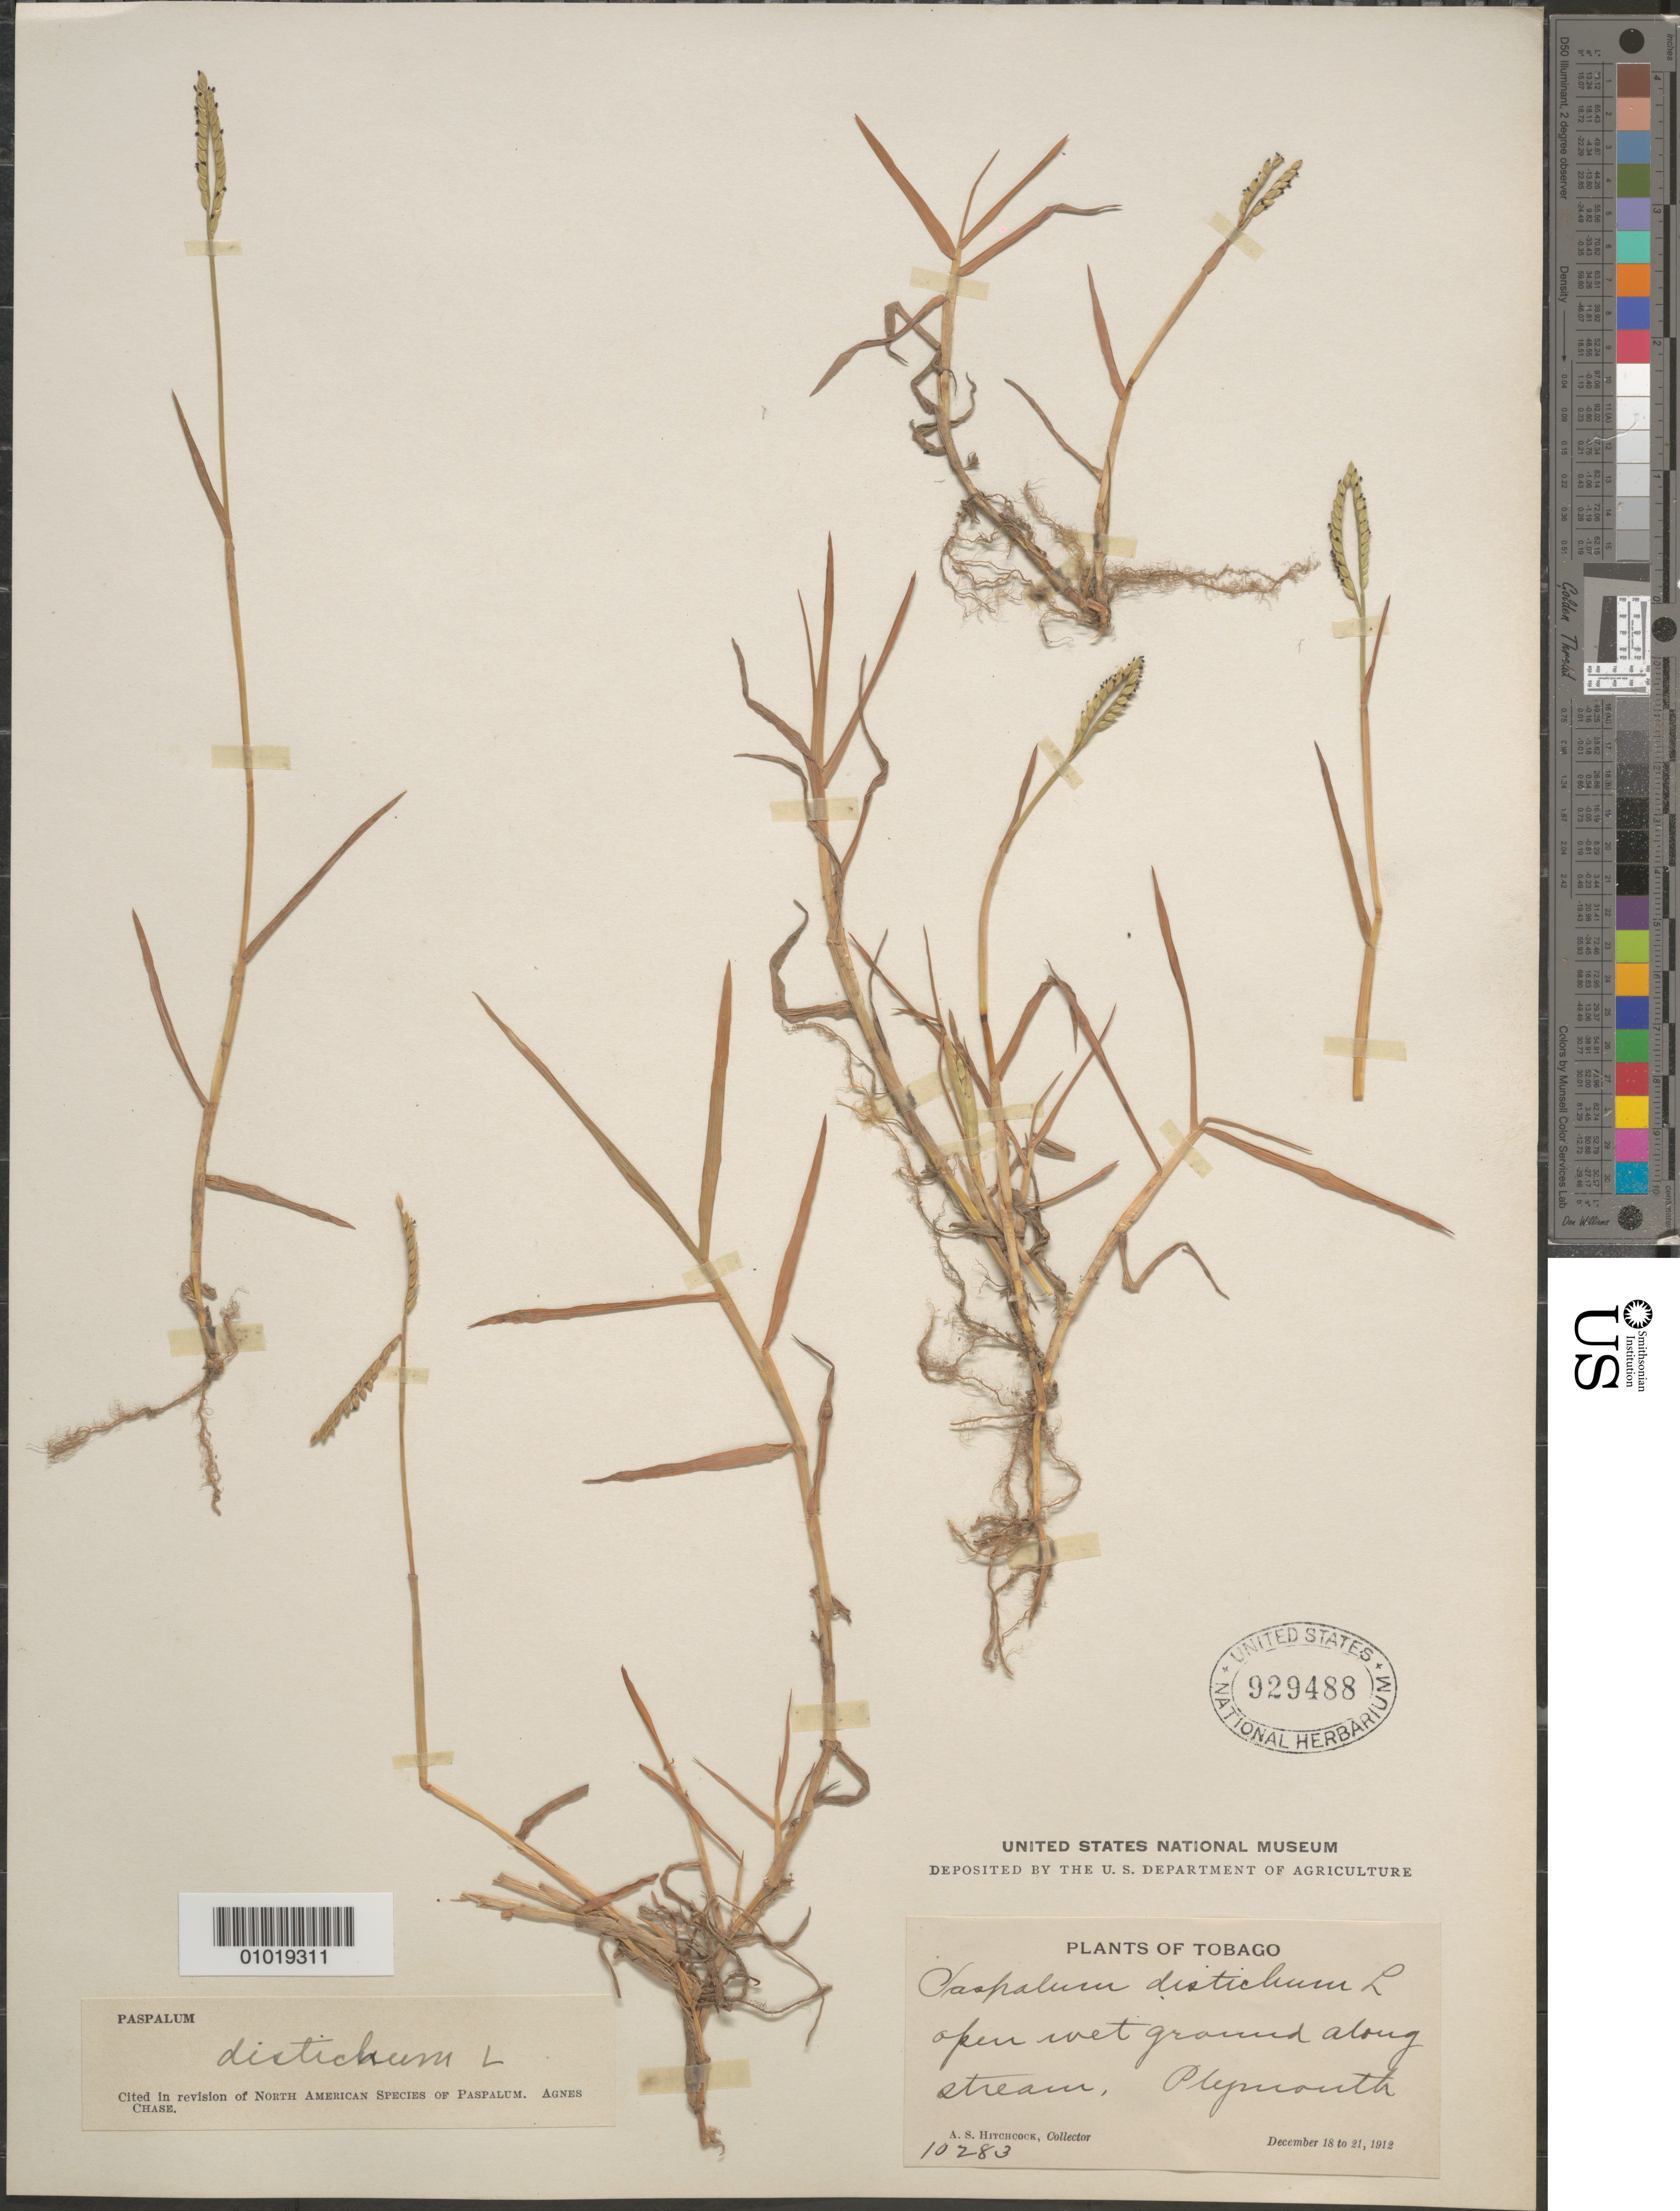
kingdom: Plantae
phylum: Tracheophyta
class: Liliopsida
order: Poales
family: Poaceae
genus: Paspalum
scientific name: Paspalum distichum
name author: L.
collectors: A. S. Hitchcock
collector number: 10283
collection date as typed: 18 Dec 1912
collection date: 1912-12-18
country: Trinidad and Tobago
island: Tobago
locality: Plymouth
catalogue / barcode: US 929488